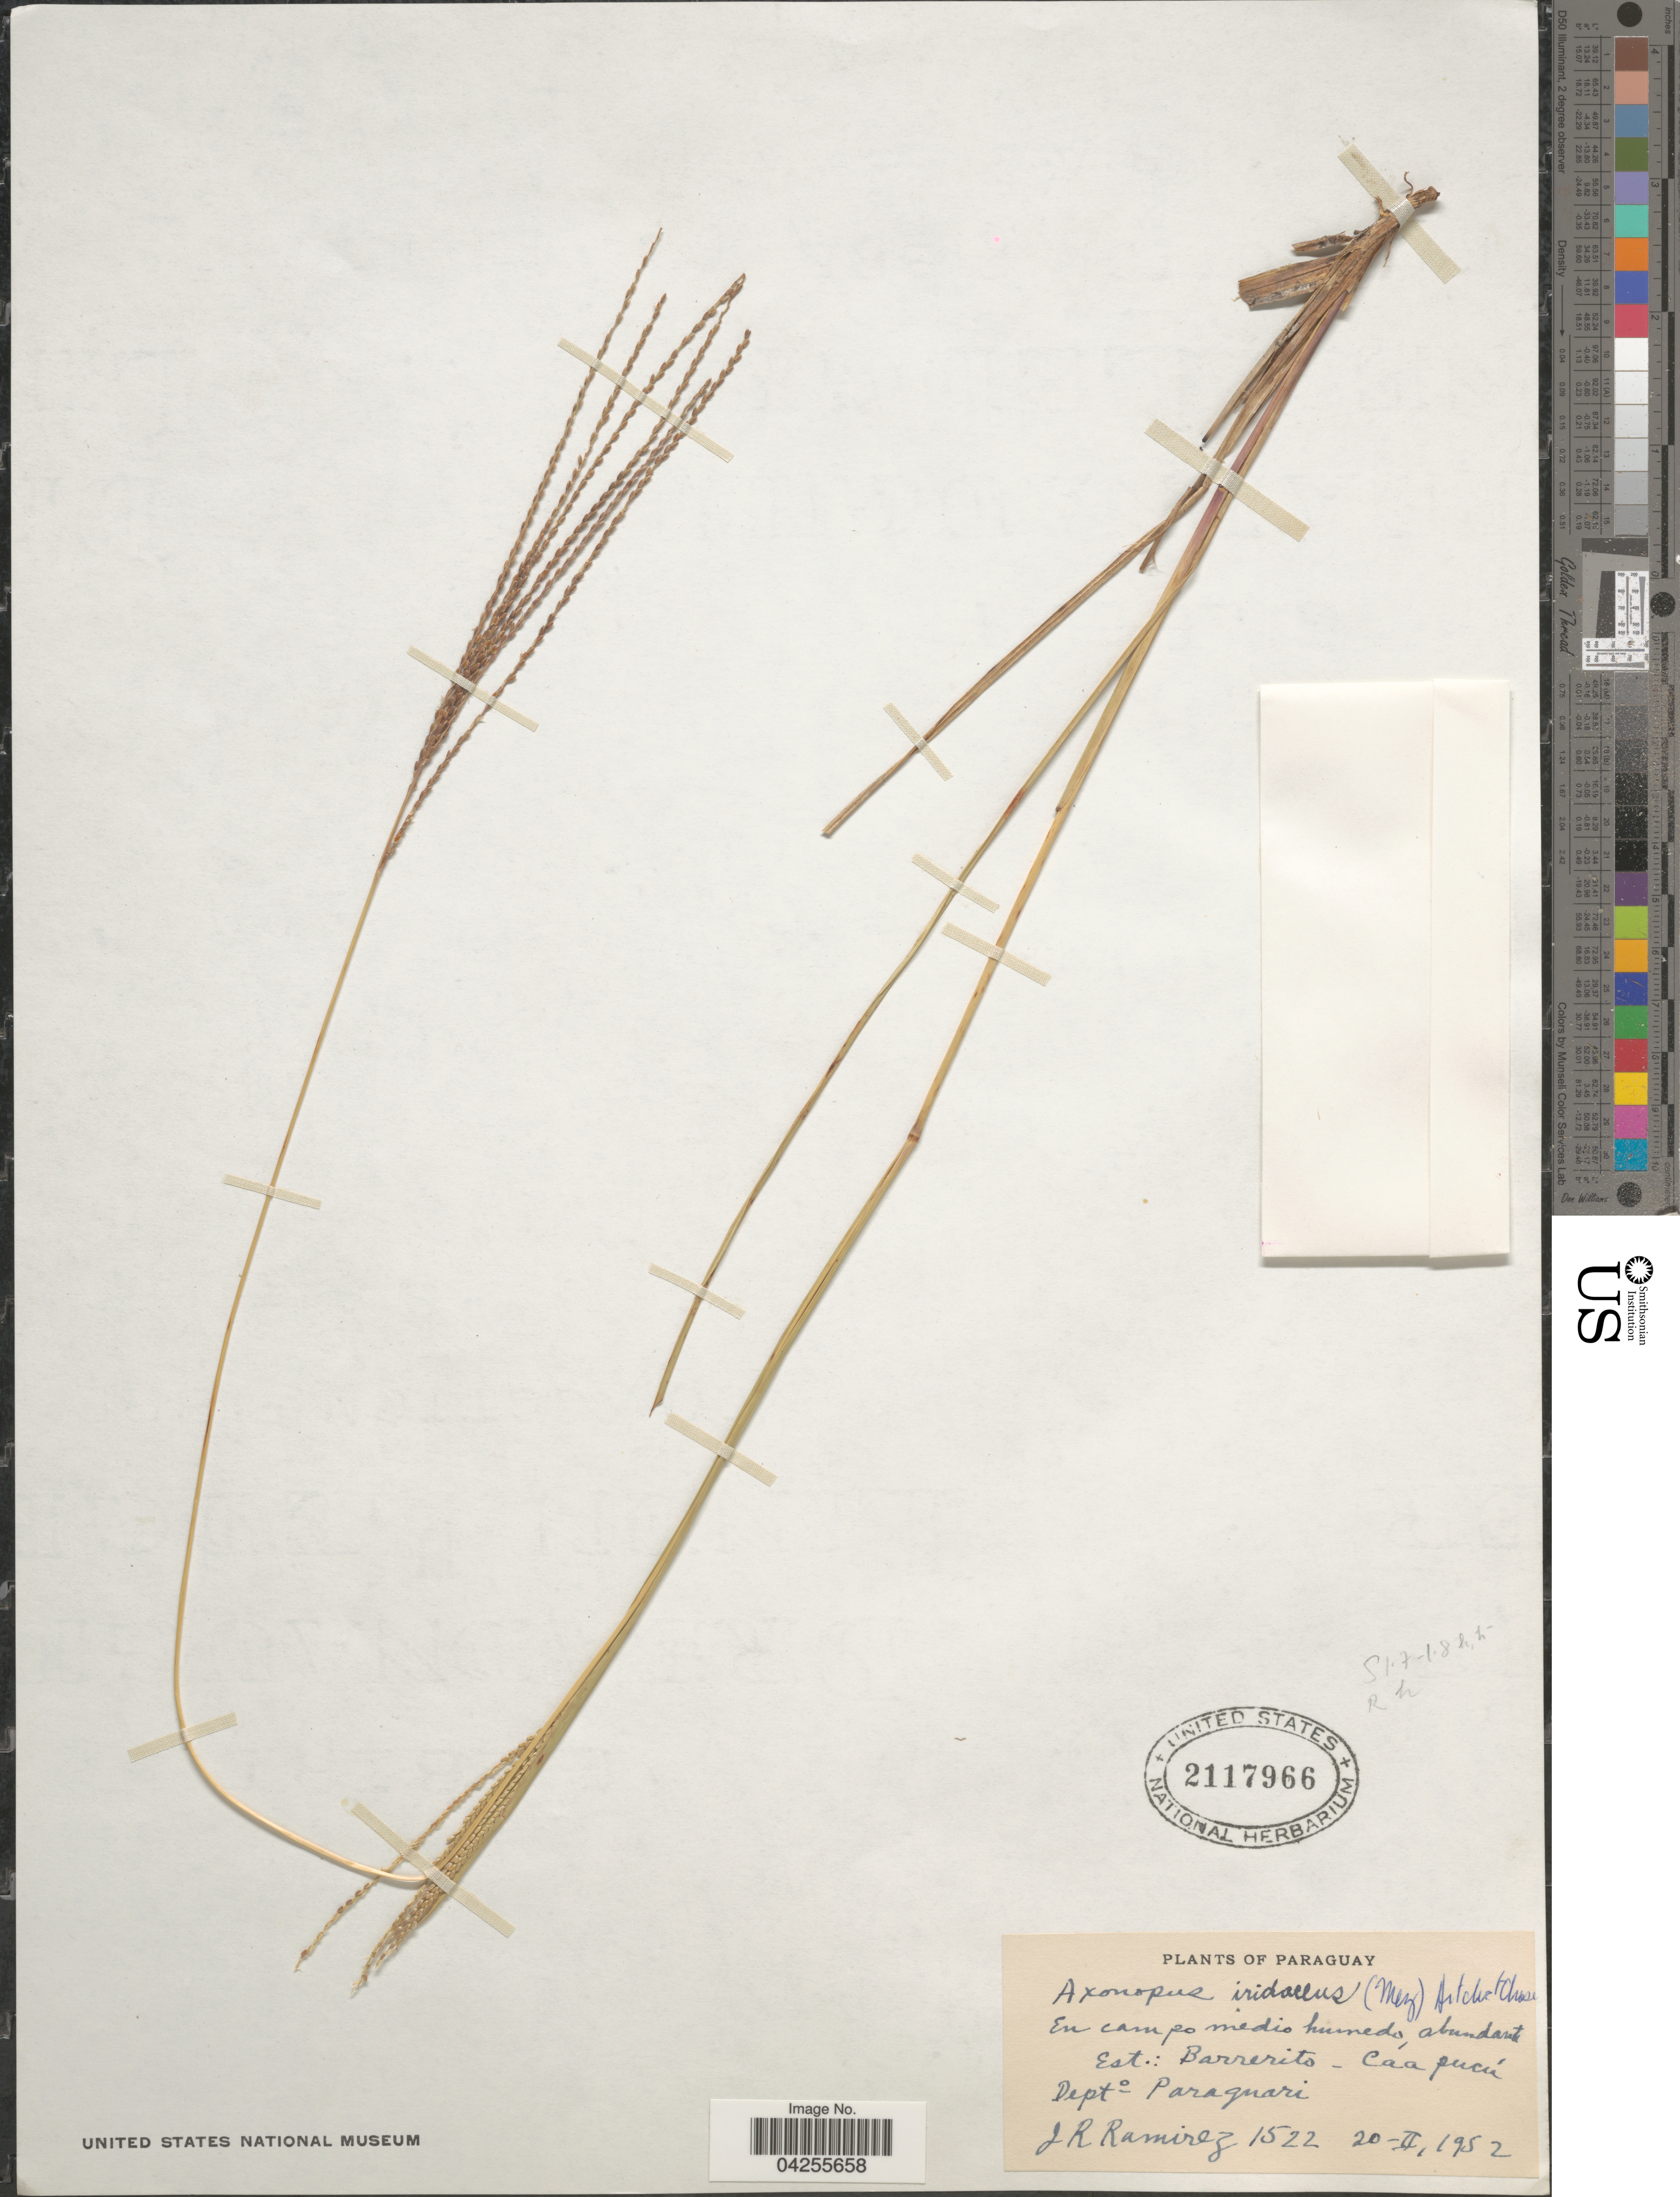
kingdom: Plantae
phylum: Tracheophyta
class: Liliopsida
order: Poales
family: Poaceae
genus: Axonopus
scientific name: Axonopus suffultus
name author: (Nees) Kuhlm.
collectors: J. Ramirez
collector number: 1522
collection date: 1952-02-20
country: Paraguay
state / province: Paraguari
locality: Est.: Barrerito - Caapucú. Dept° Paraguari.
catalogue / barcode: US 2117966